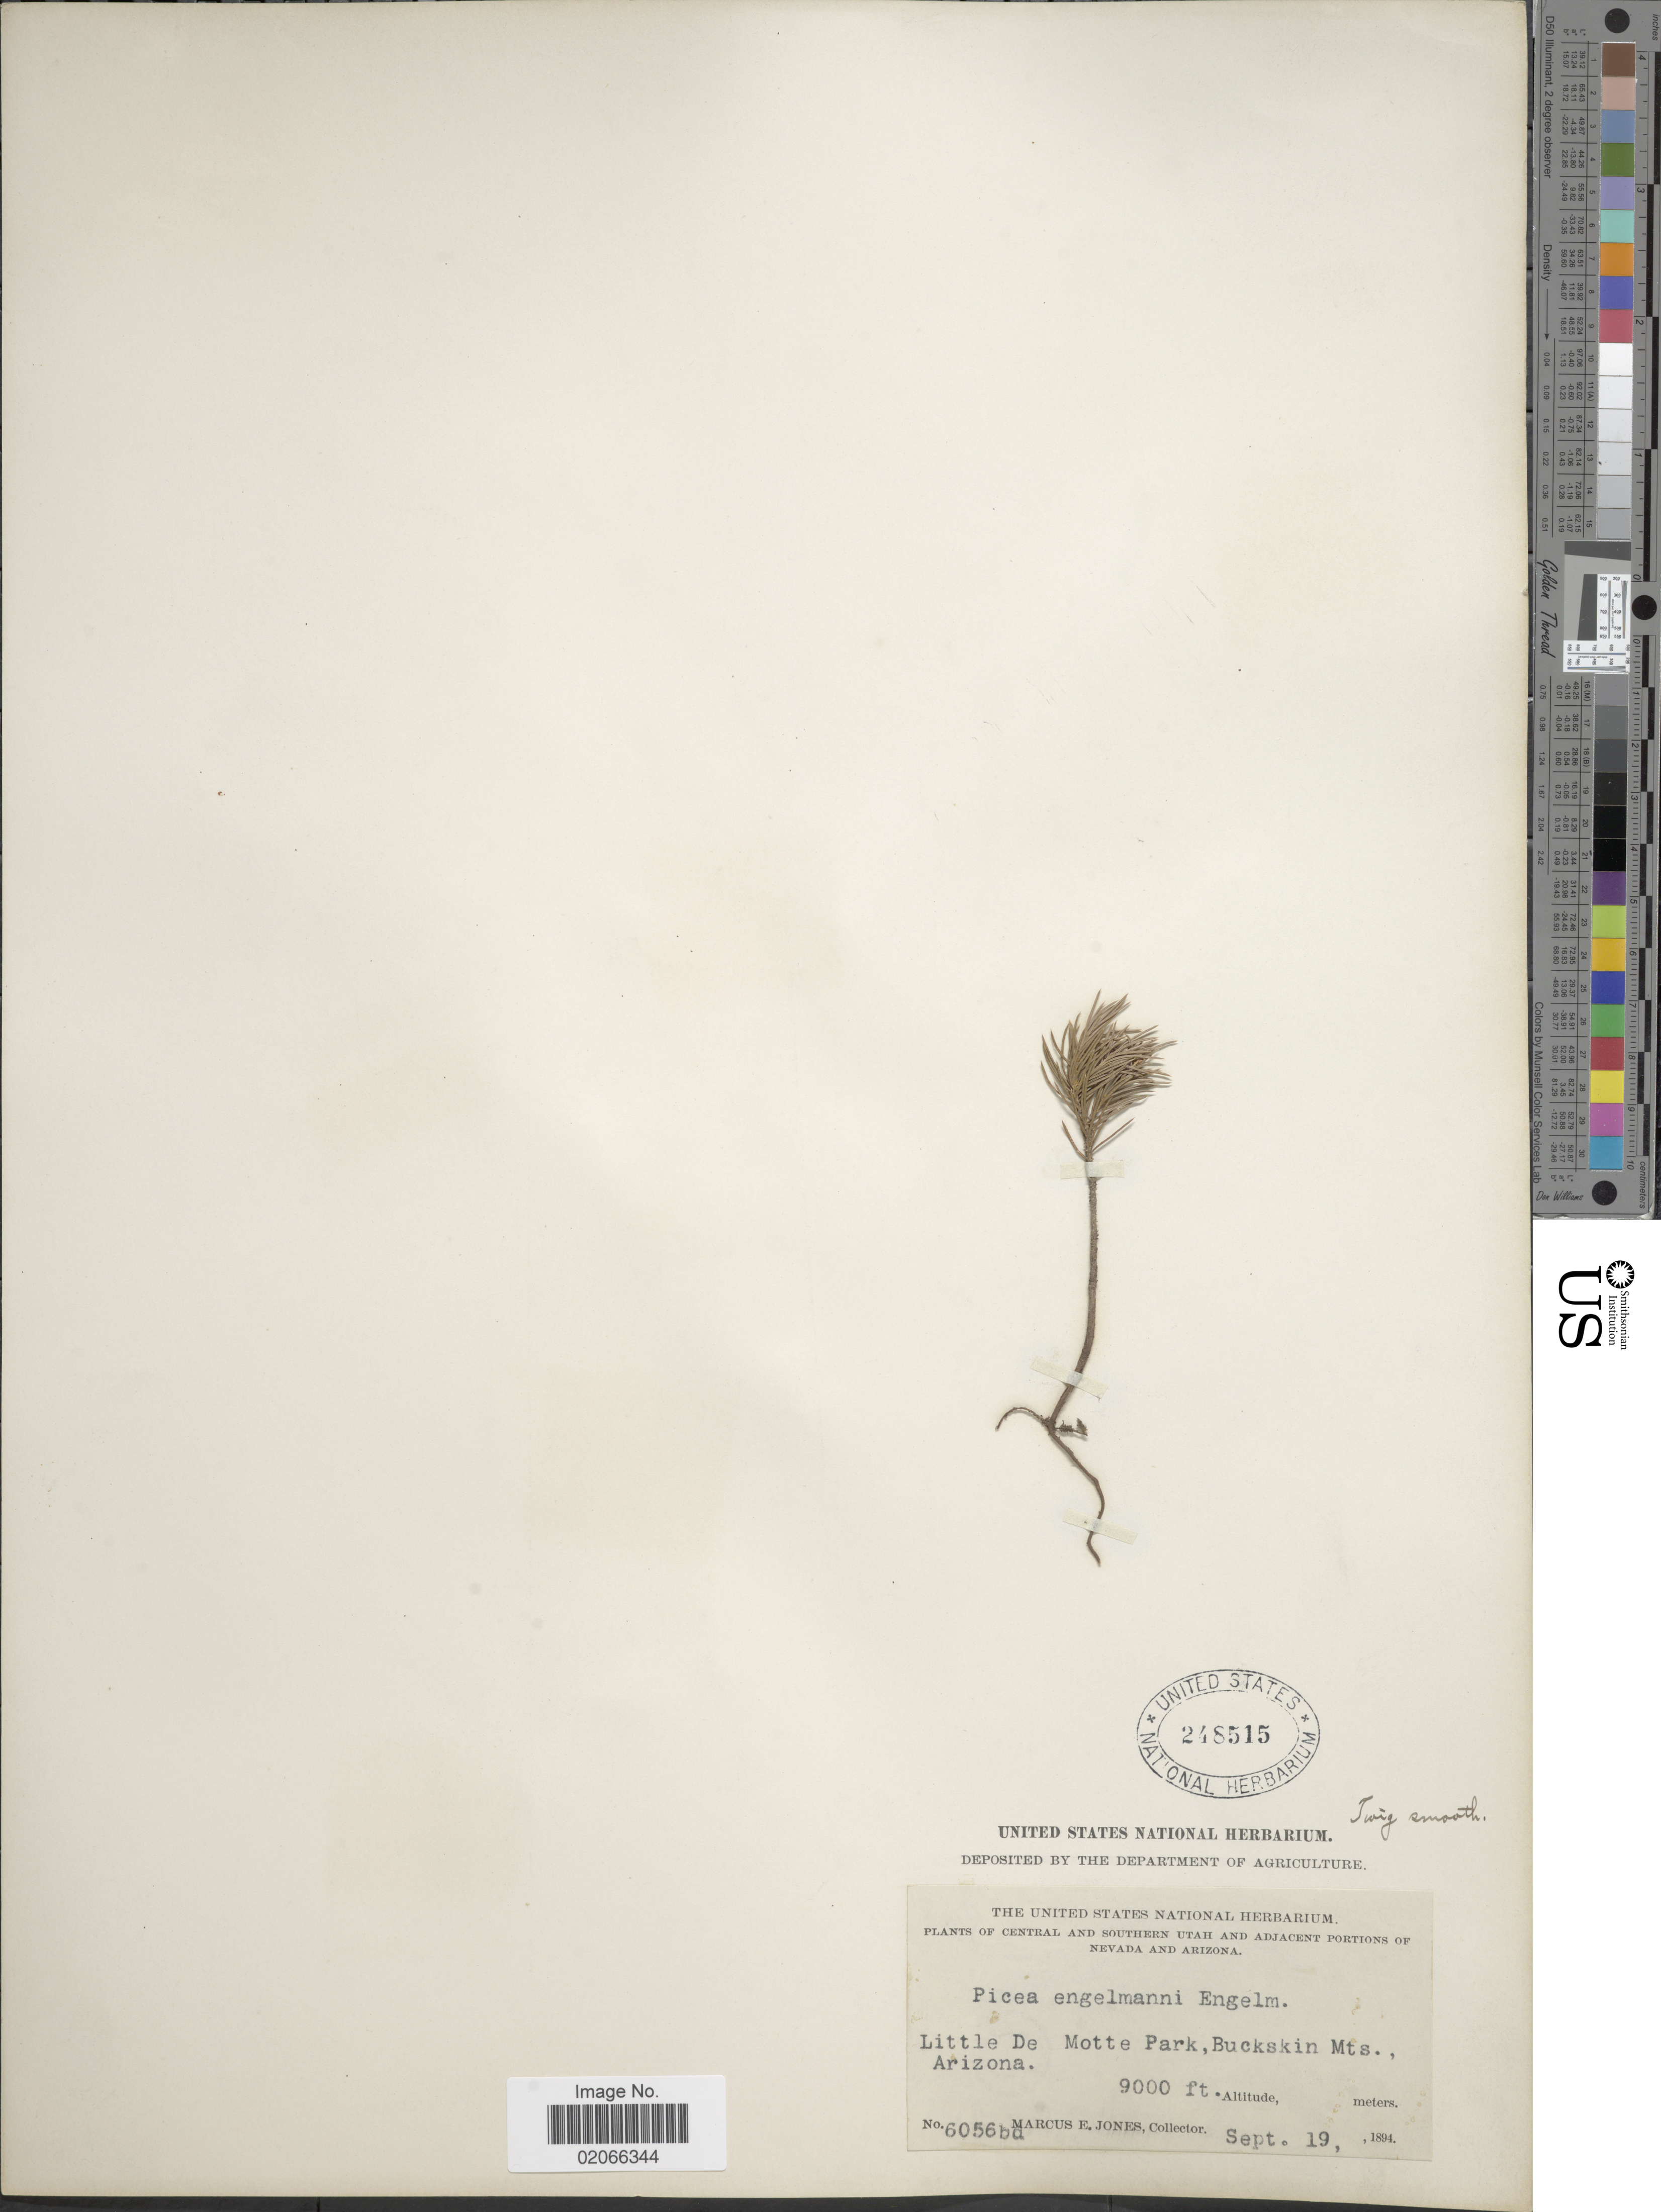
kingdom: Plantae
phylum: Tracheophyta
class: Pinopsida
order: Pinales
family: Pinaceae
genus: Picea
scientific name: Picea engelmannii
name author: Parry ex Engelm.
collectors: M. E. Jones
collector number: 6056bd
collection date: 1894-09-19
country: United States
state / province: Arizona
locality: Little De Motte Park, Bucksin Mts.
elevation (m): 2743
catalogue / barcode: US 248515